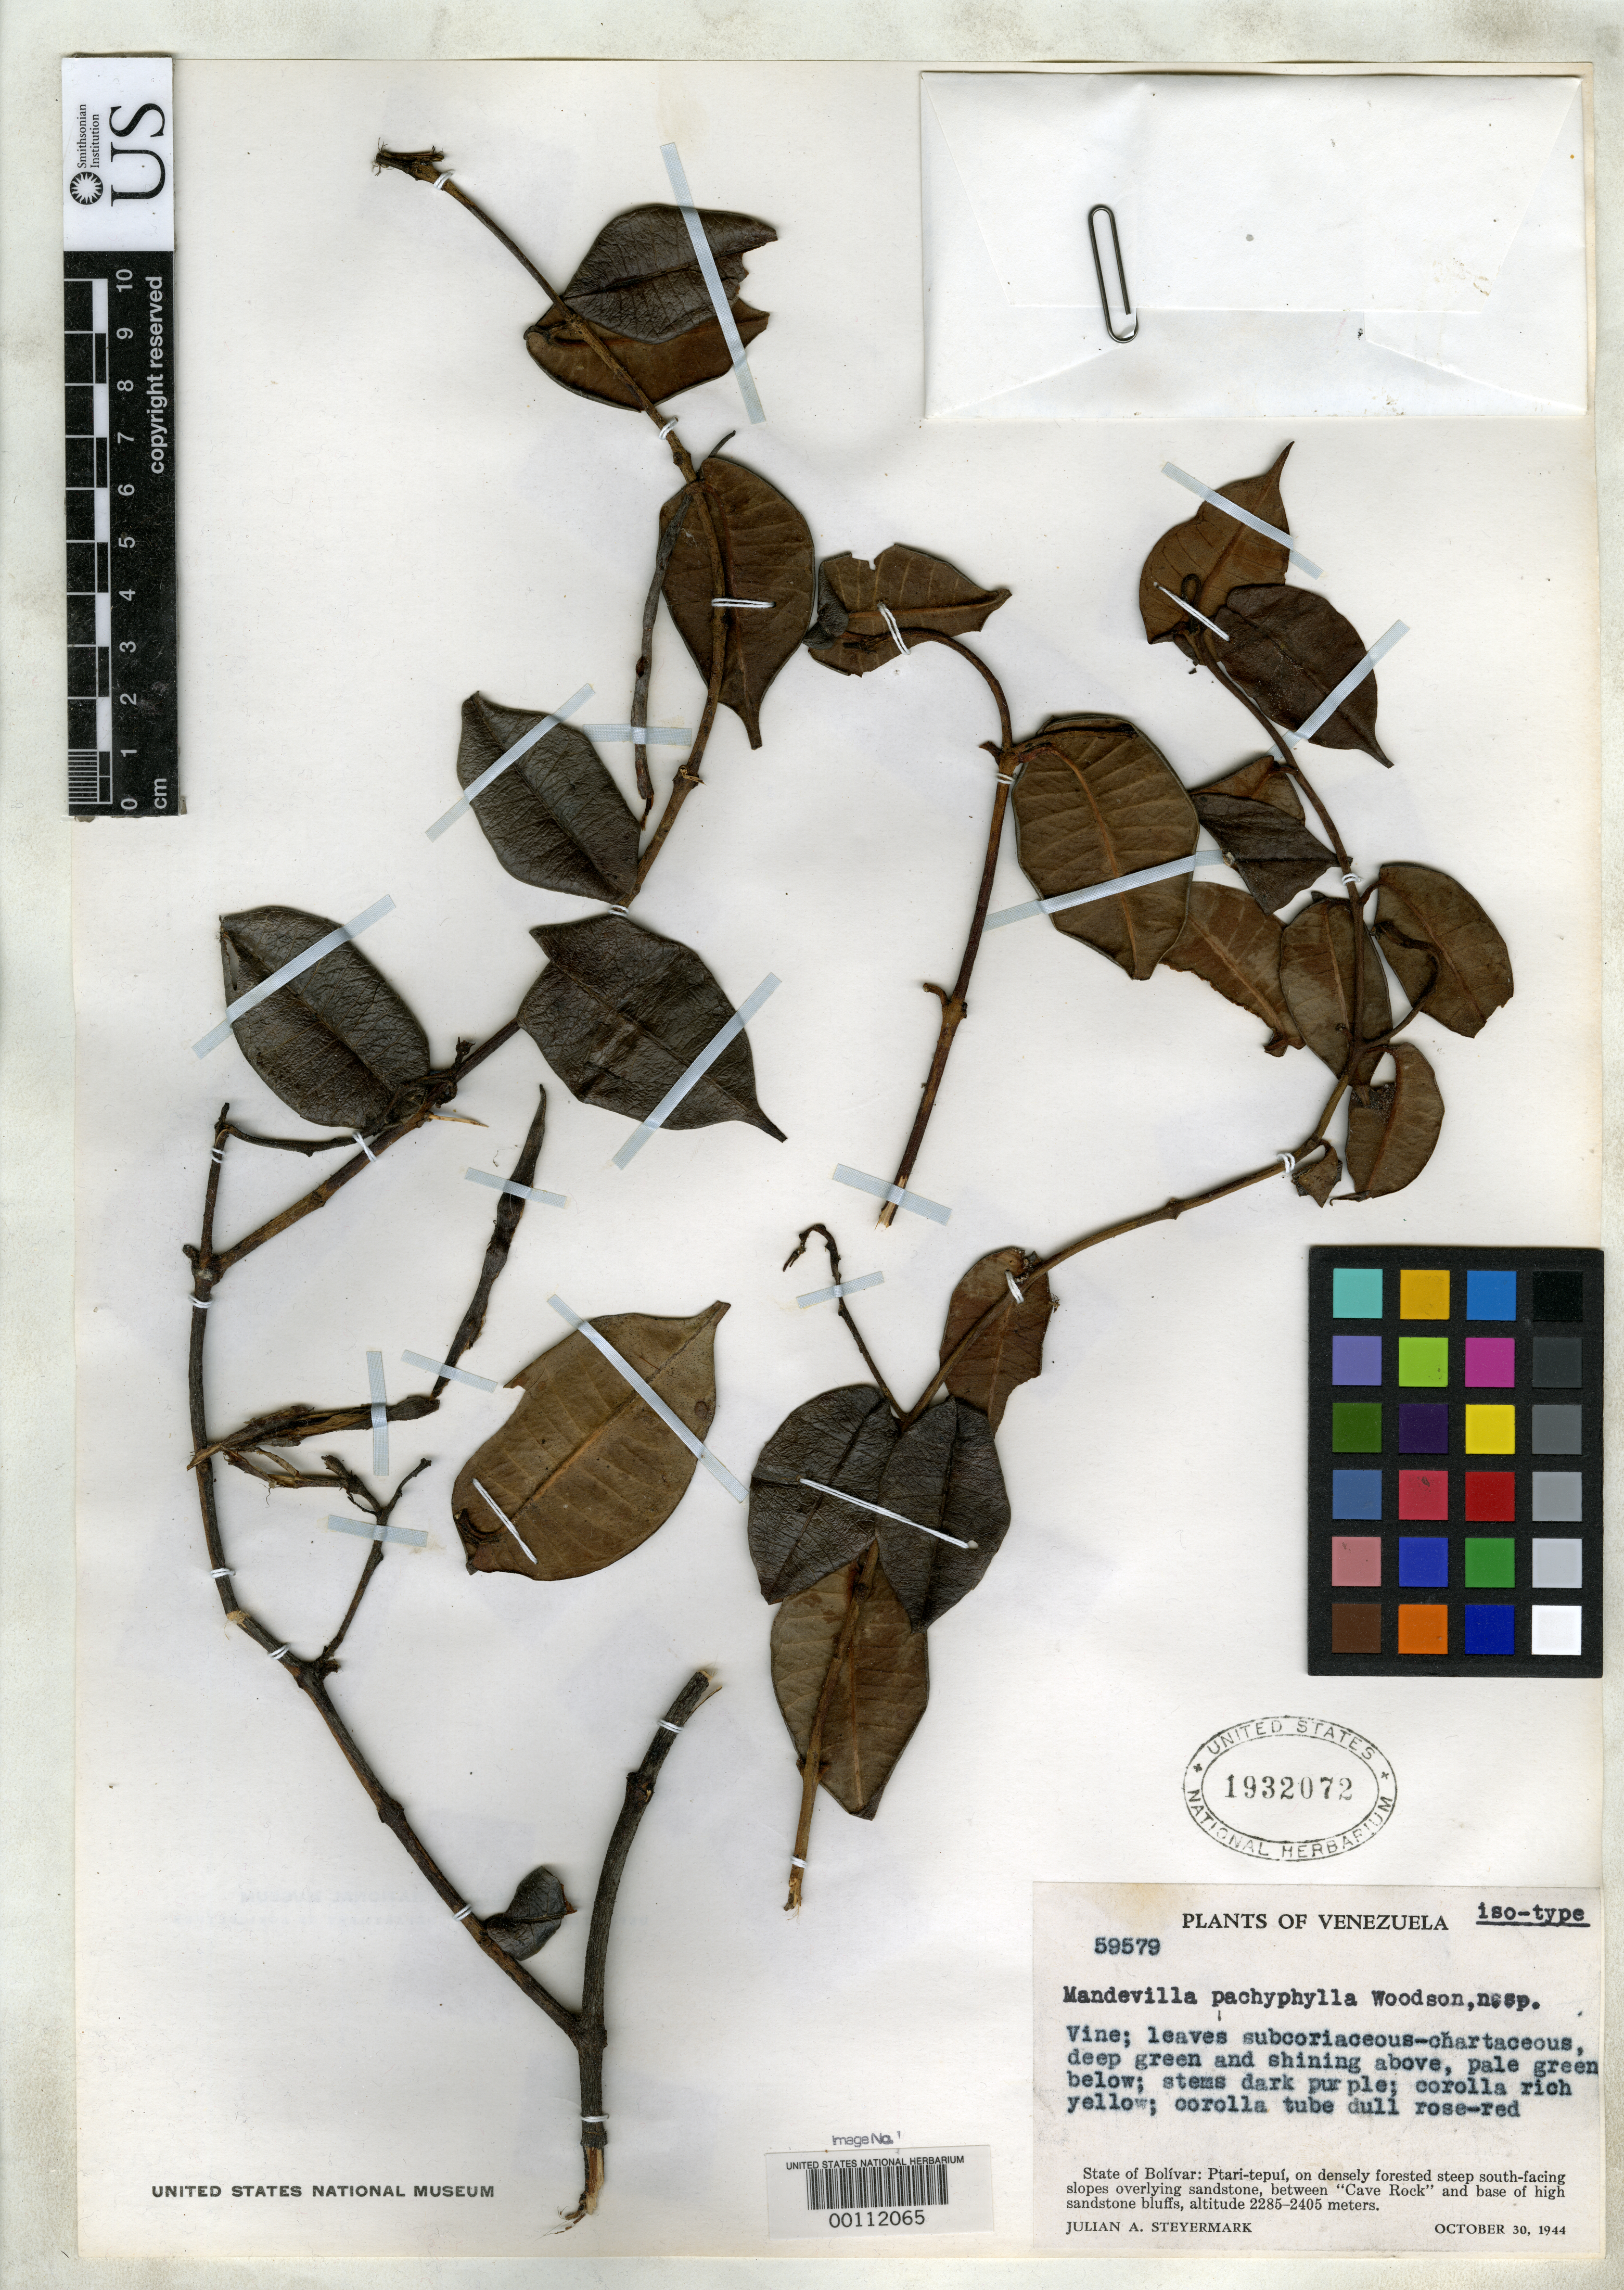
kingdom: Plantae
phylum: Tracheophyta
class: Magnoliopsida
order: Gentianales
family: Apocynaceae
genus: Mandevilla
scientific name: Mandevilla pachyphylla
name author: Woodson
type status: Isotype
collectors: J. Steyermark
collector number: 59579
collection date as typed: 30 Oct 1944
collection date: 1944-10-30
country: Venezuela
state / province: Bolivar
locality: Between Cave Rock and Ptari-Tepui.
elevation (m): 2285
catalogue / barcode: US 1932072